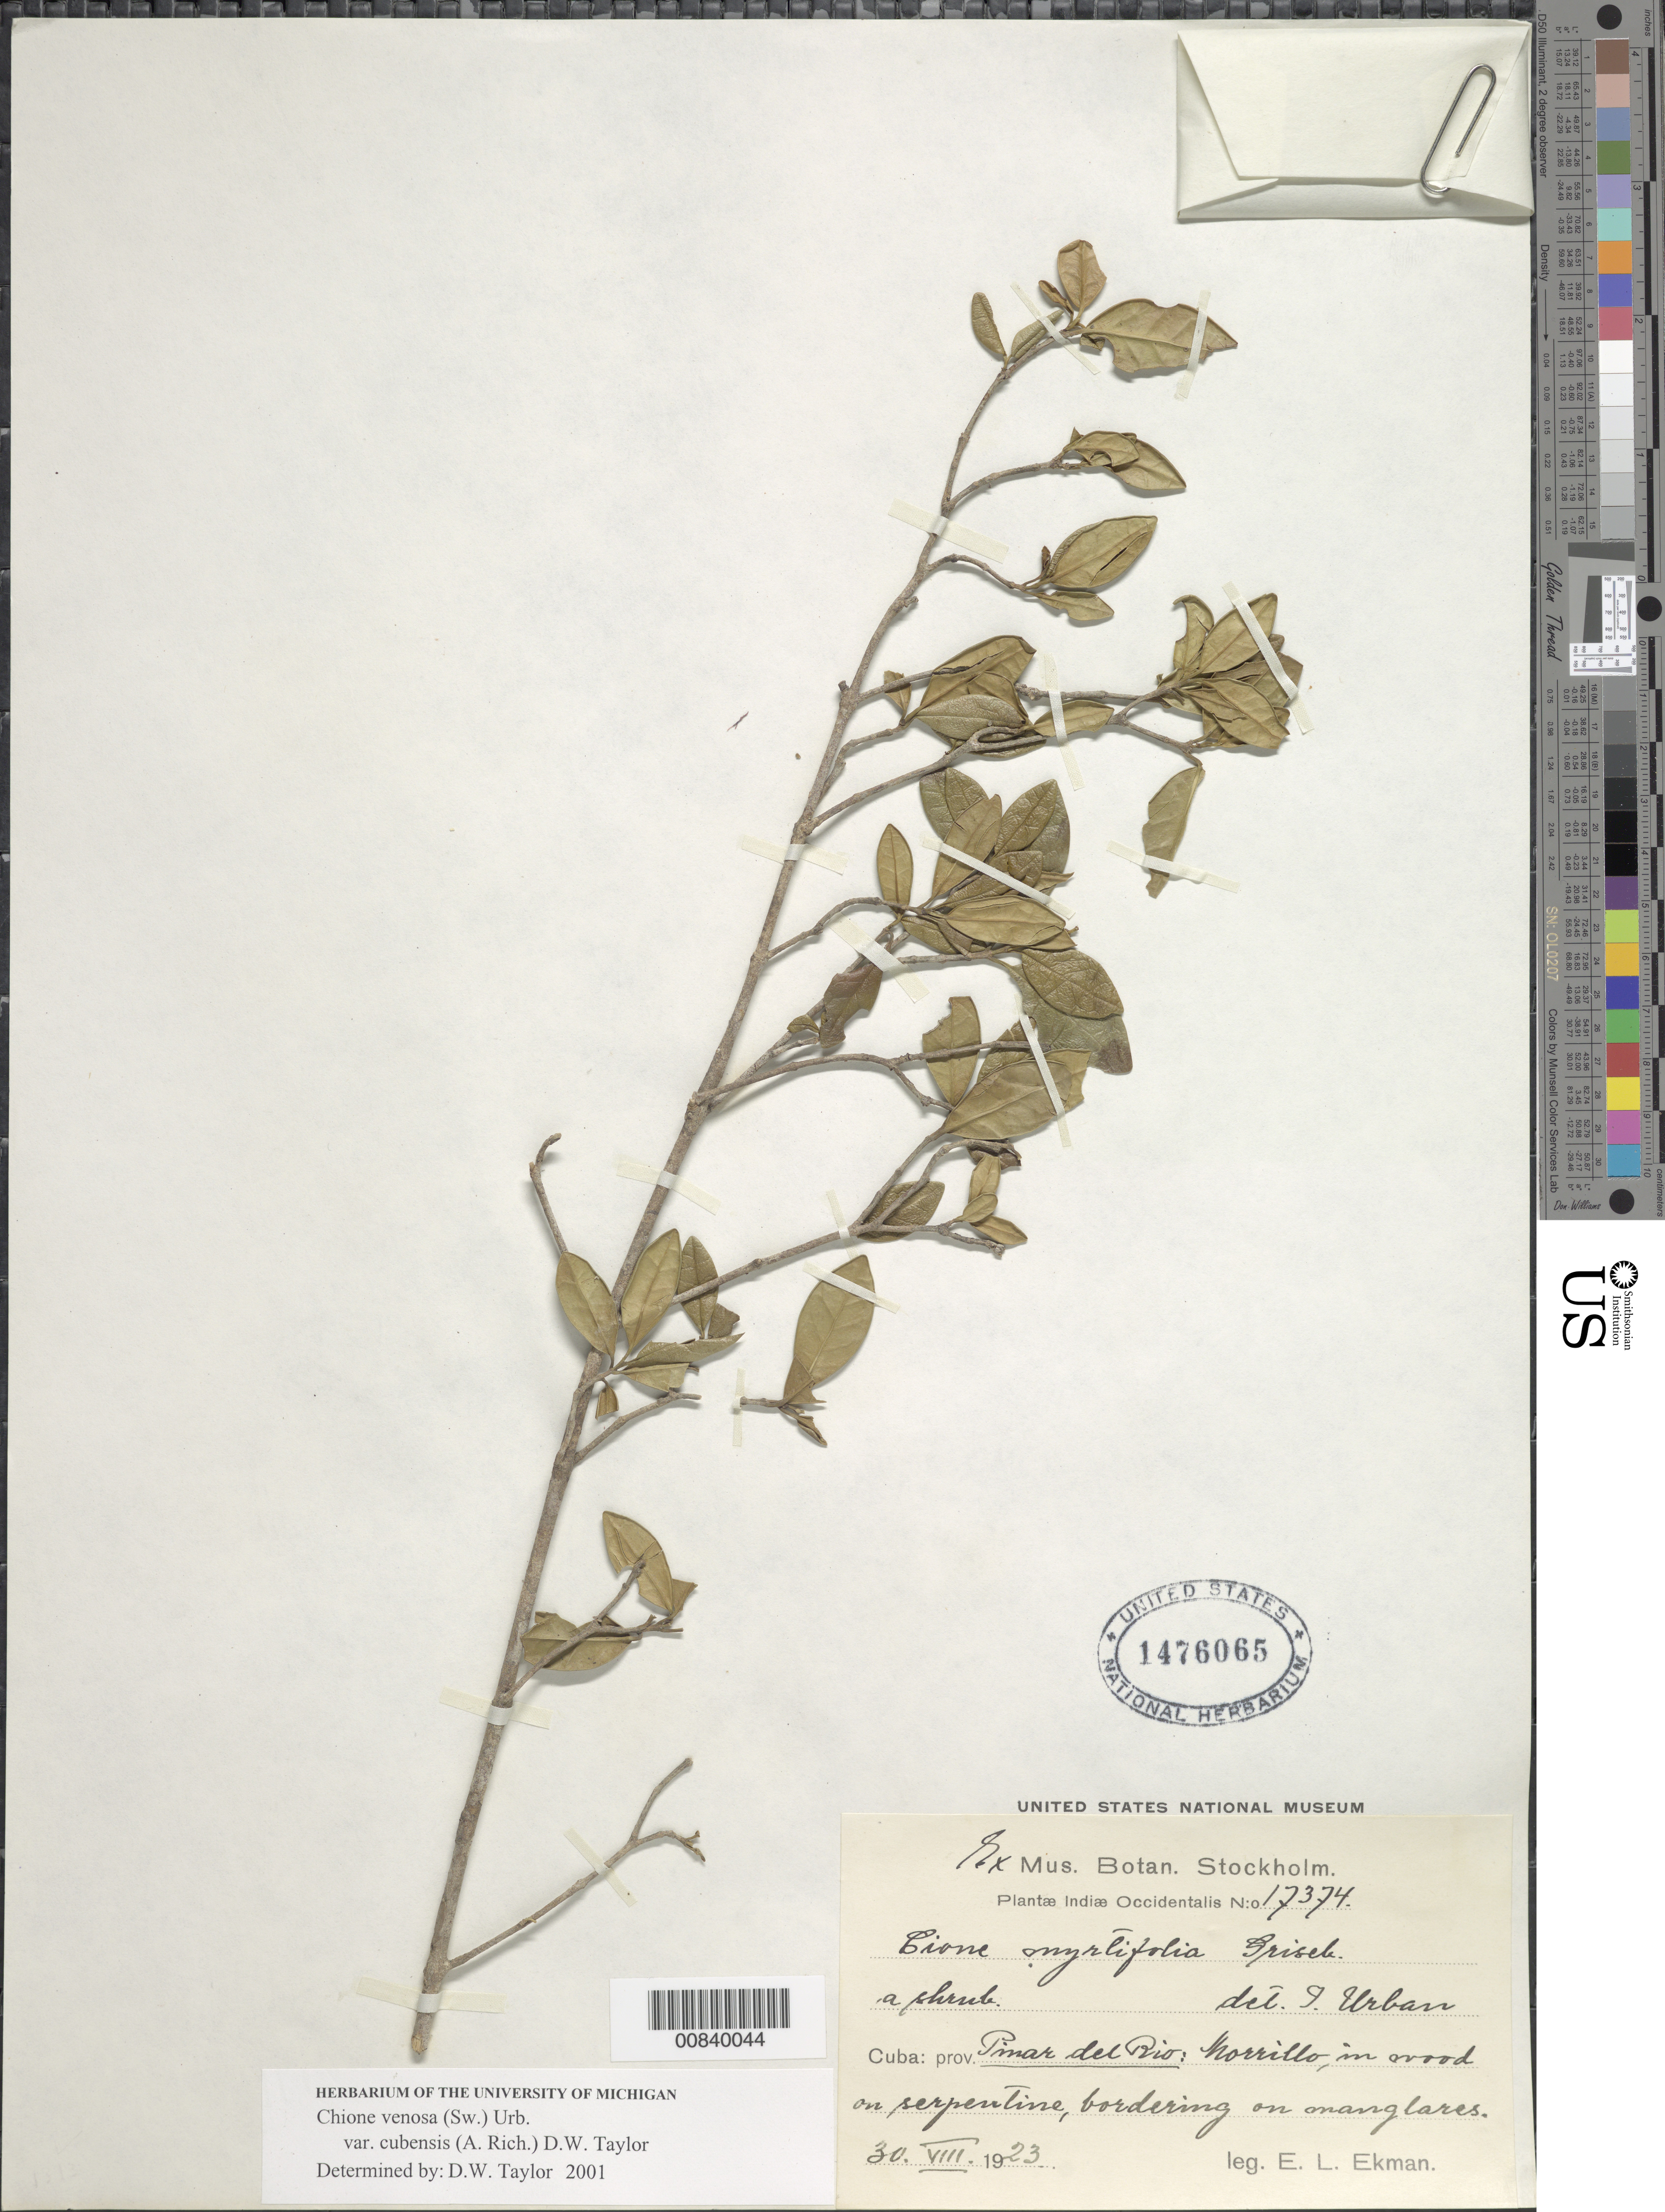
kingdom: Plantae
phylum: Tracheophyta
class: Magnoliopsida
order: Gentianales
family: Rubiaceae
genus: Chione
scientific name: Chione venosa var. cubensis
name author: (Sw.) Urb.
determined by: Taylor, D. W., (MICH), University of Michigan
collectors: E. L. Ekman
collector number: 17374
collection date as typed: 30 Aug 1923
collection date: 1923-08-30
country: Cuba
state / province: Pinar del Río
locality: Morrillo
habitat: In woods, on serpentine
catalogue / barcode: US 1476065